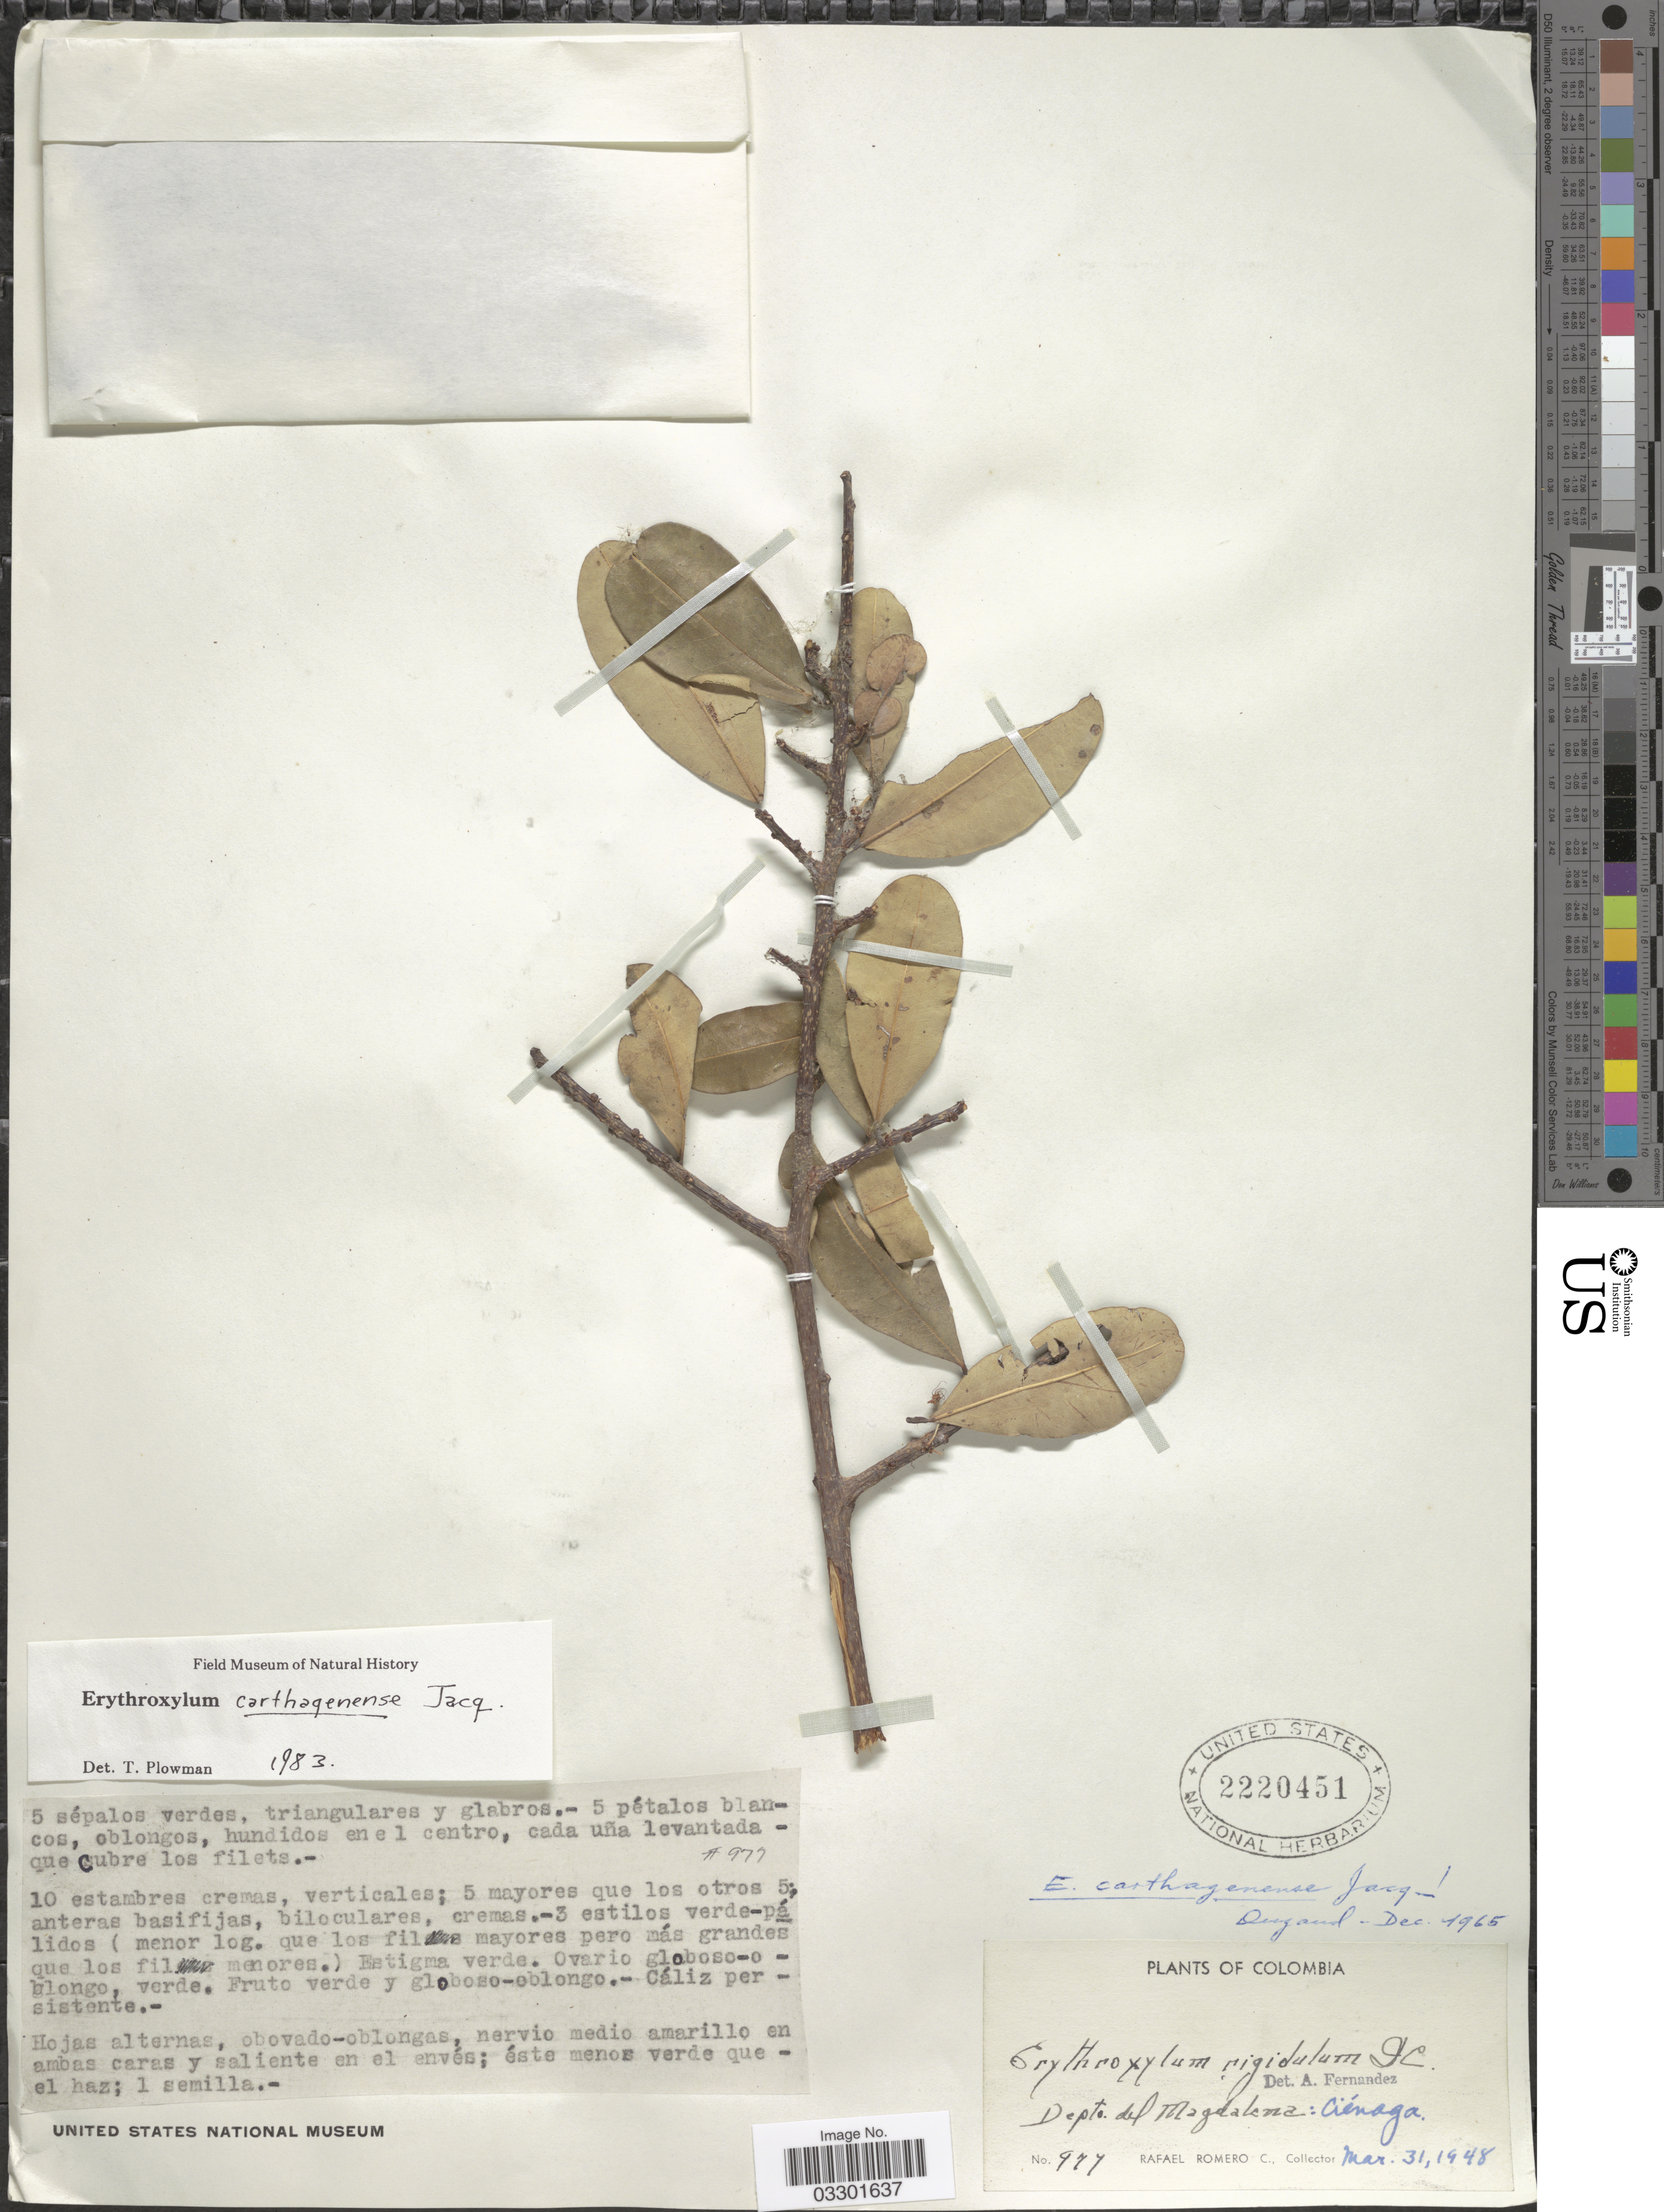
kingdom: Plantae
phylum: Tracheophyta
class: Magnoliopsida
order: Malpighiales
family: Erythroxylaceae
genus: Erythroxylum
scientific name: Erythroxylum carthagenense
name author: Jacq.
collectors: R. Romero Castañeda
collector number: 977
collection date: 1948-03-31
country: Colombia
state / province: Magdalena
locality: Depto. del Magdalena: Ciénaga.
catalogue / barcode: US 2220451